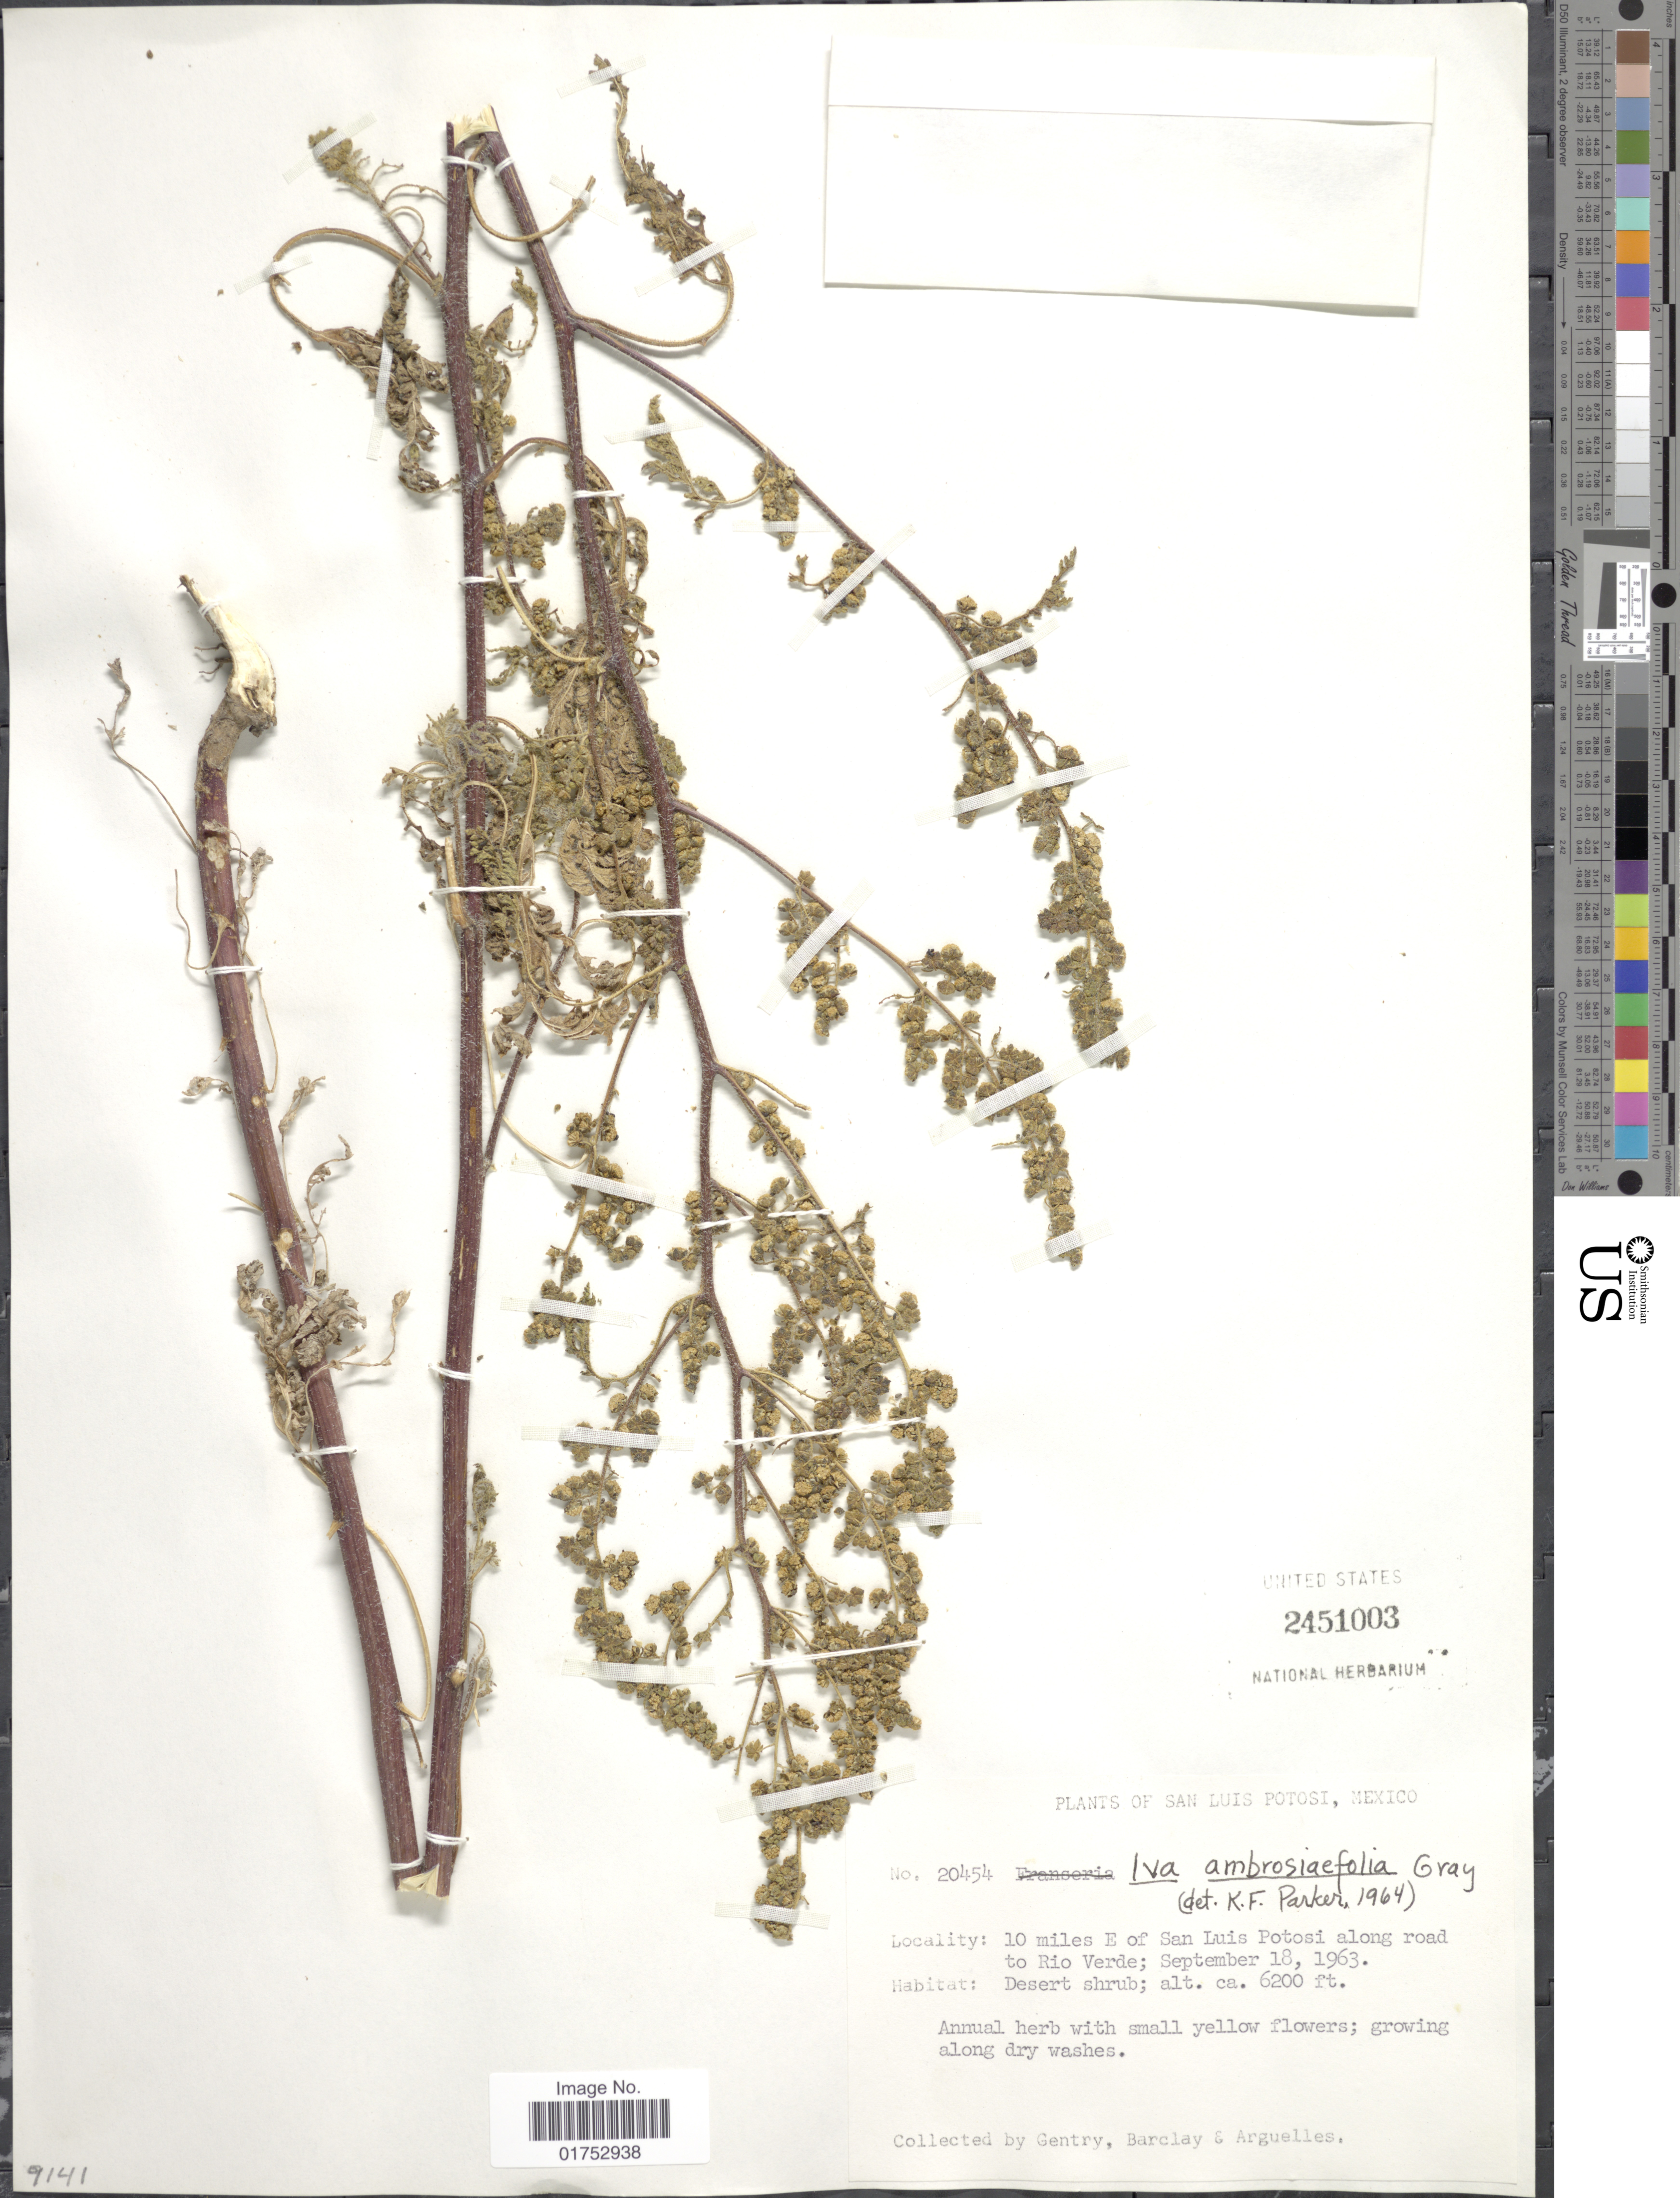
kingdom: Plantae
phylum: Tracheophyta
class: Magnoliopsida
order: Asterales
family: Asteraceae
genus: Iva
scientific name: Iva ambrosiifolia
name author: (A. Gray) A. Gray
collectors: Gentry, --, -- Barclay & Arguelles, --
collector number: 20454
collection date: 1963-09-18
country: Mexico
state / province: San Luis Potosí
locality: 10 miles E of San Luis Potosi along road to Rio Verde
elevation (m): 1890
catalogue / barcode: US 2451003